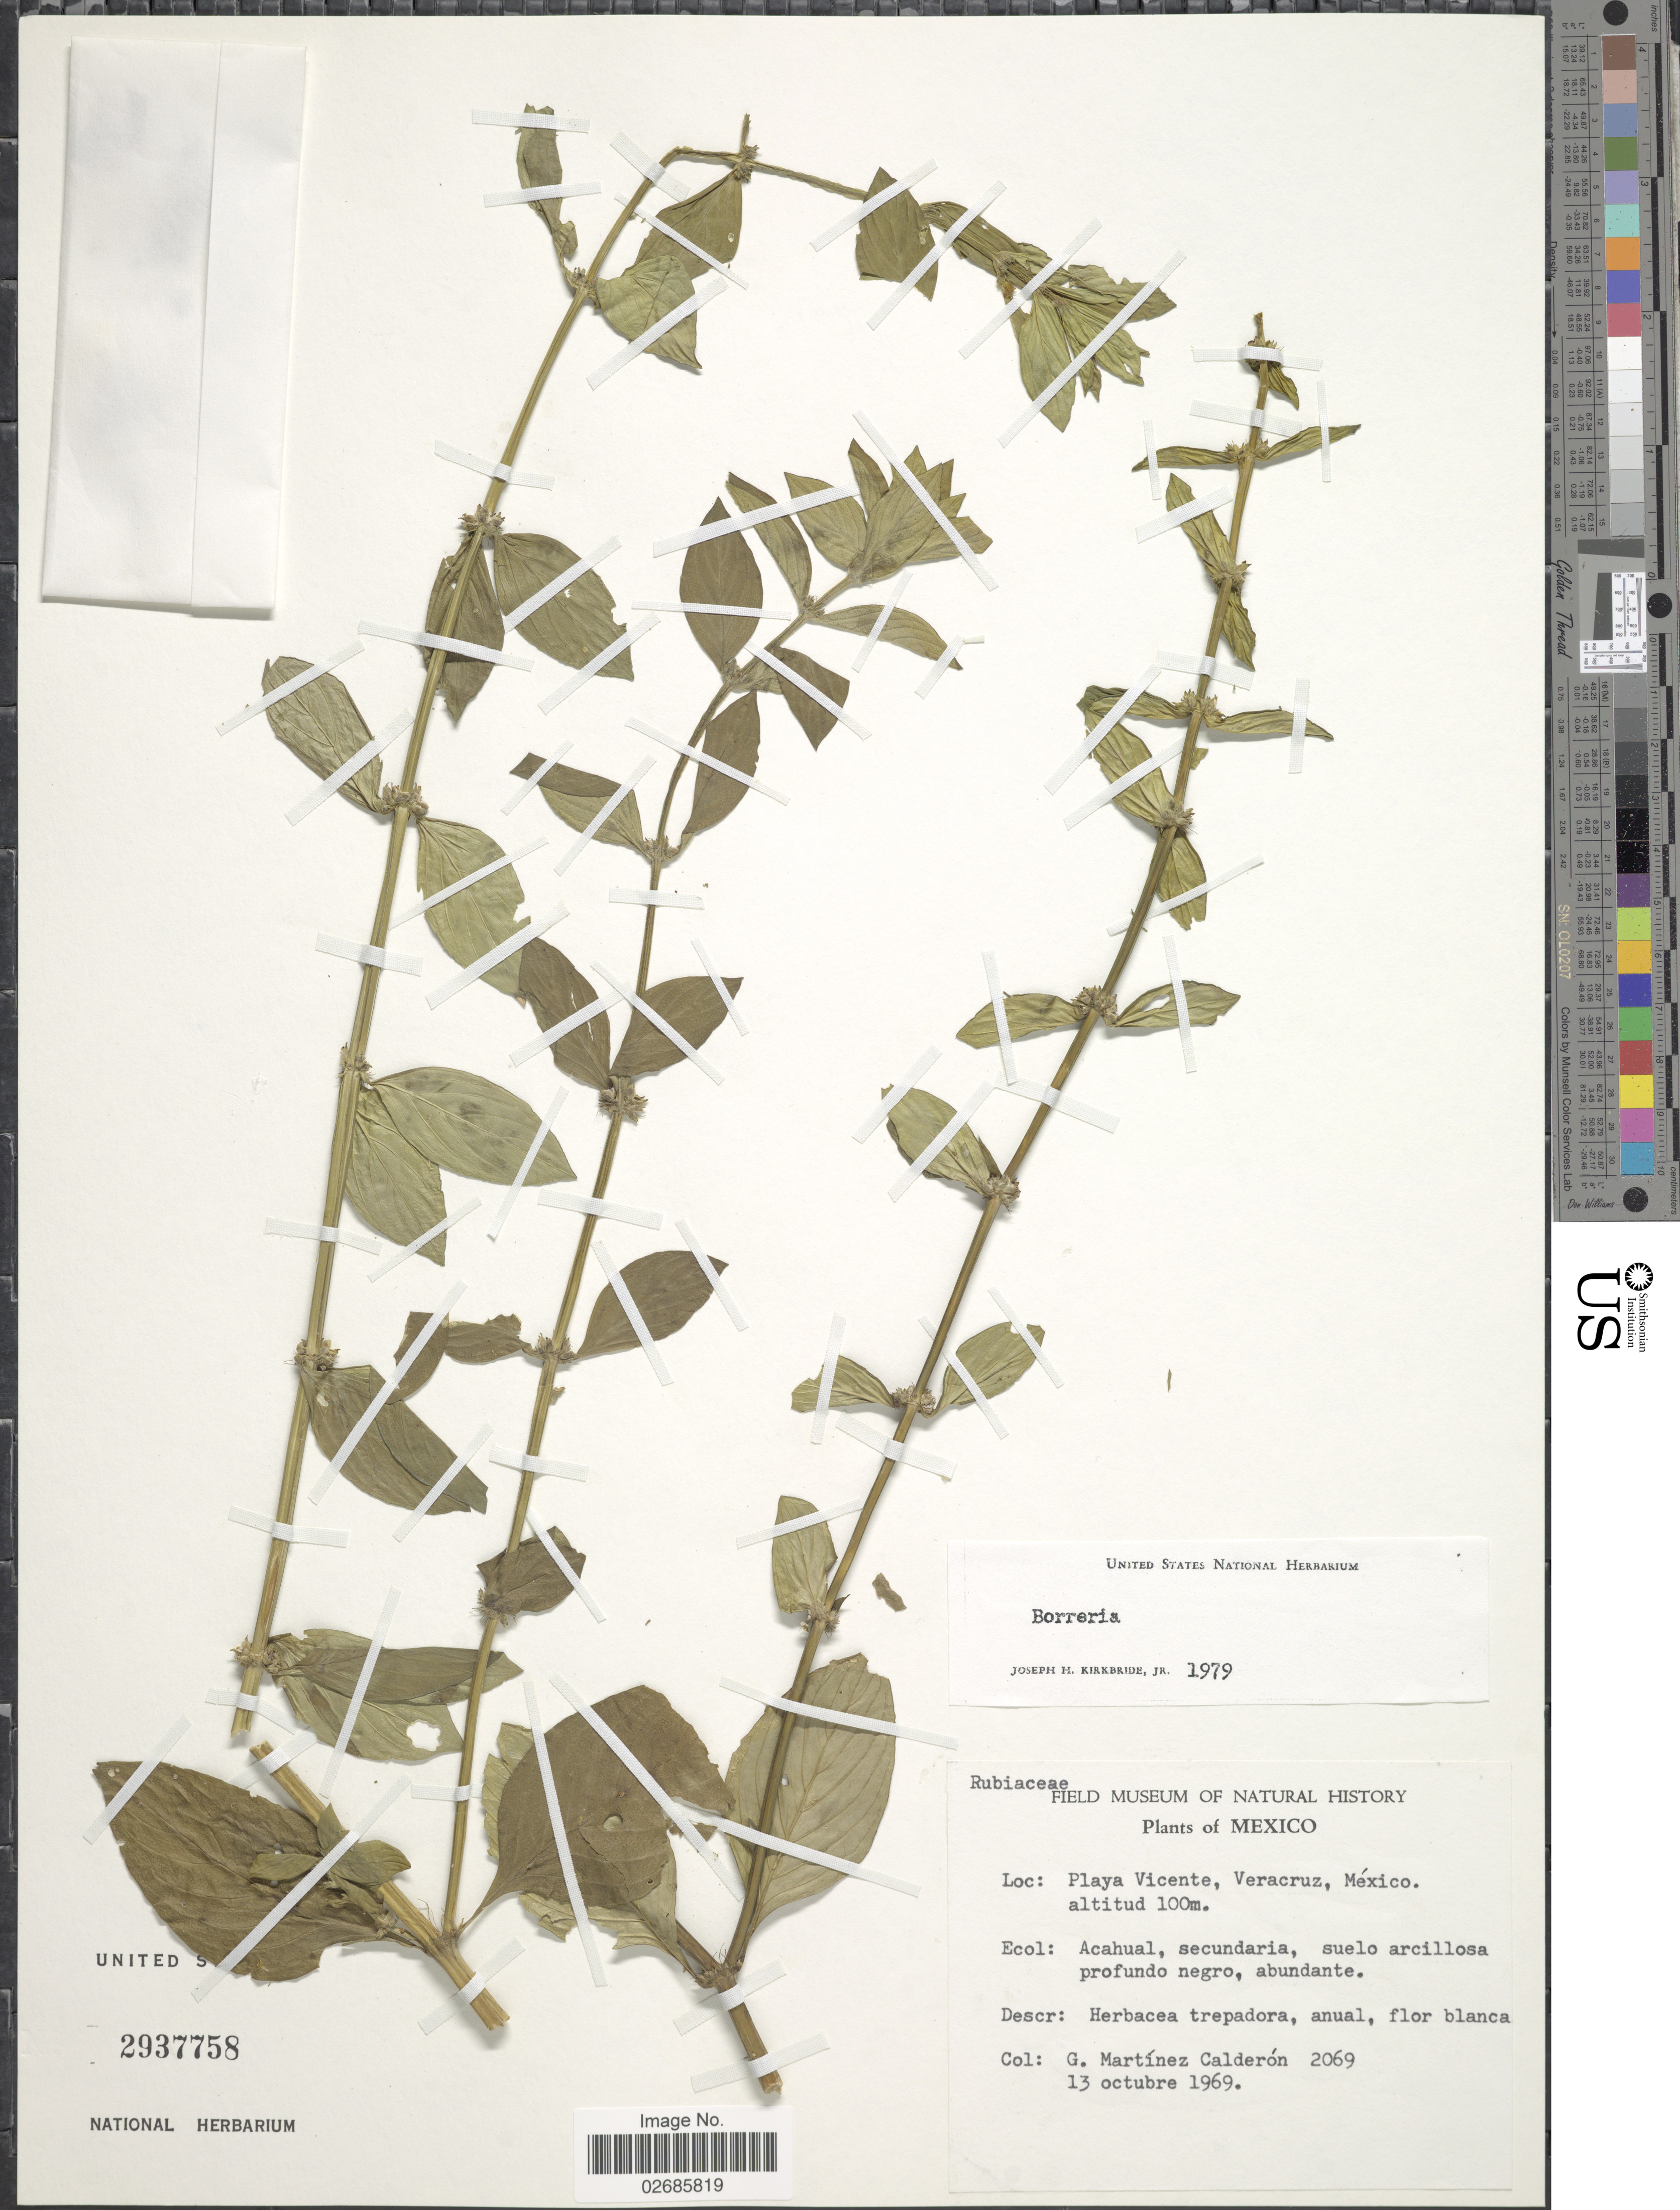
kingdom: Plantae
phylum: Tracheophyta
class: Magnoliopsida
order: Gentianales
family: Rubiaceae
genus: Borreria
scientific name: Borreria sp.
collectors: G. Martínez Calderón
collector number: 2069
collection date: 1969-10-13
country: Mexico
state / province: Veracruz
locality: Playa Vicente, Veracruz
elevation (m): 100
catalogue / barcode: US 2937758